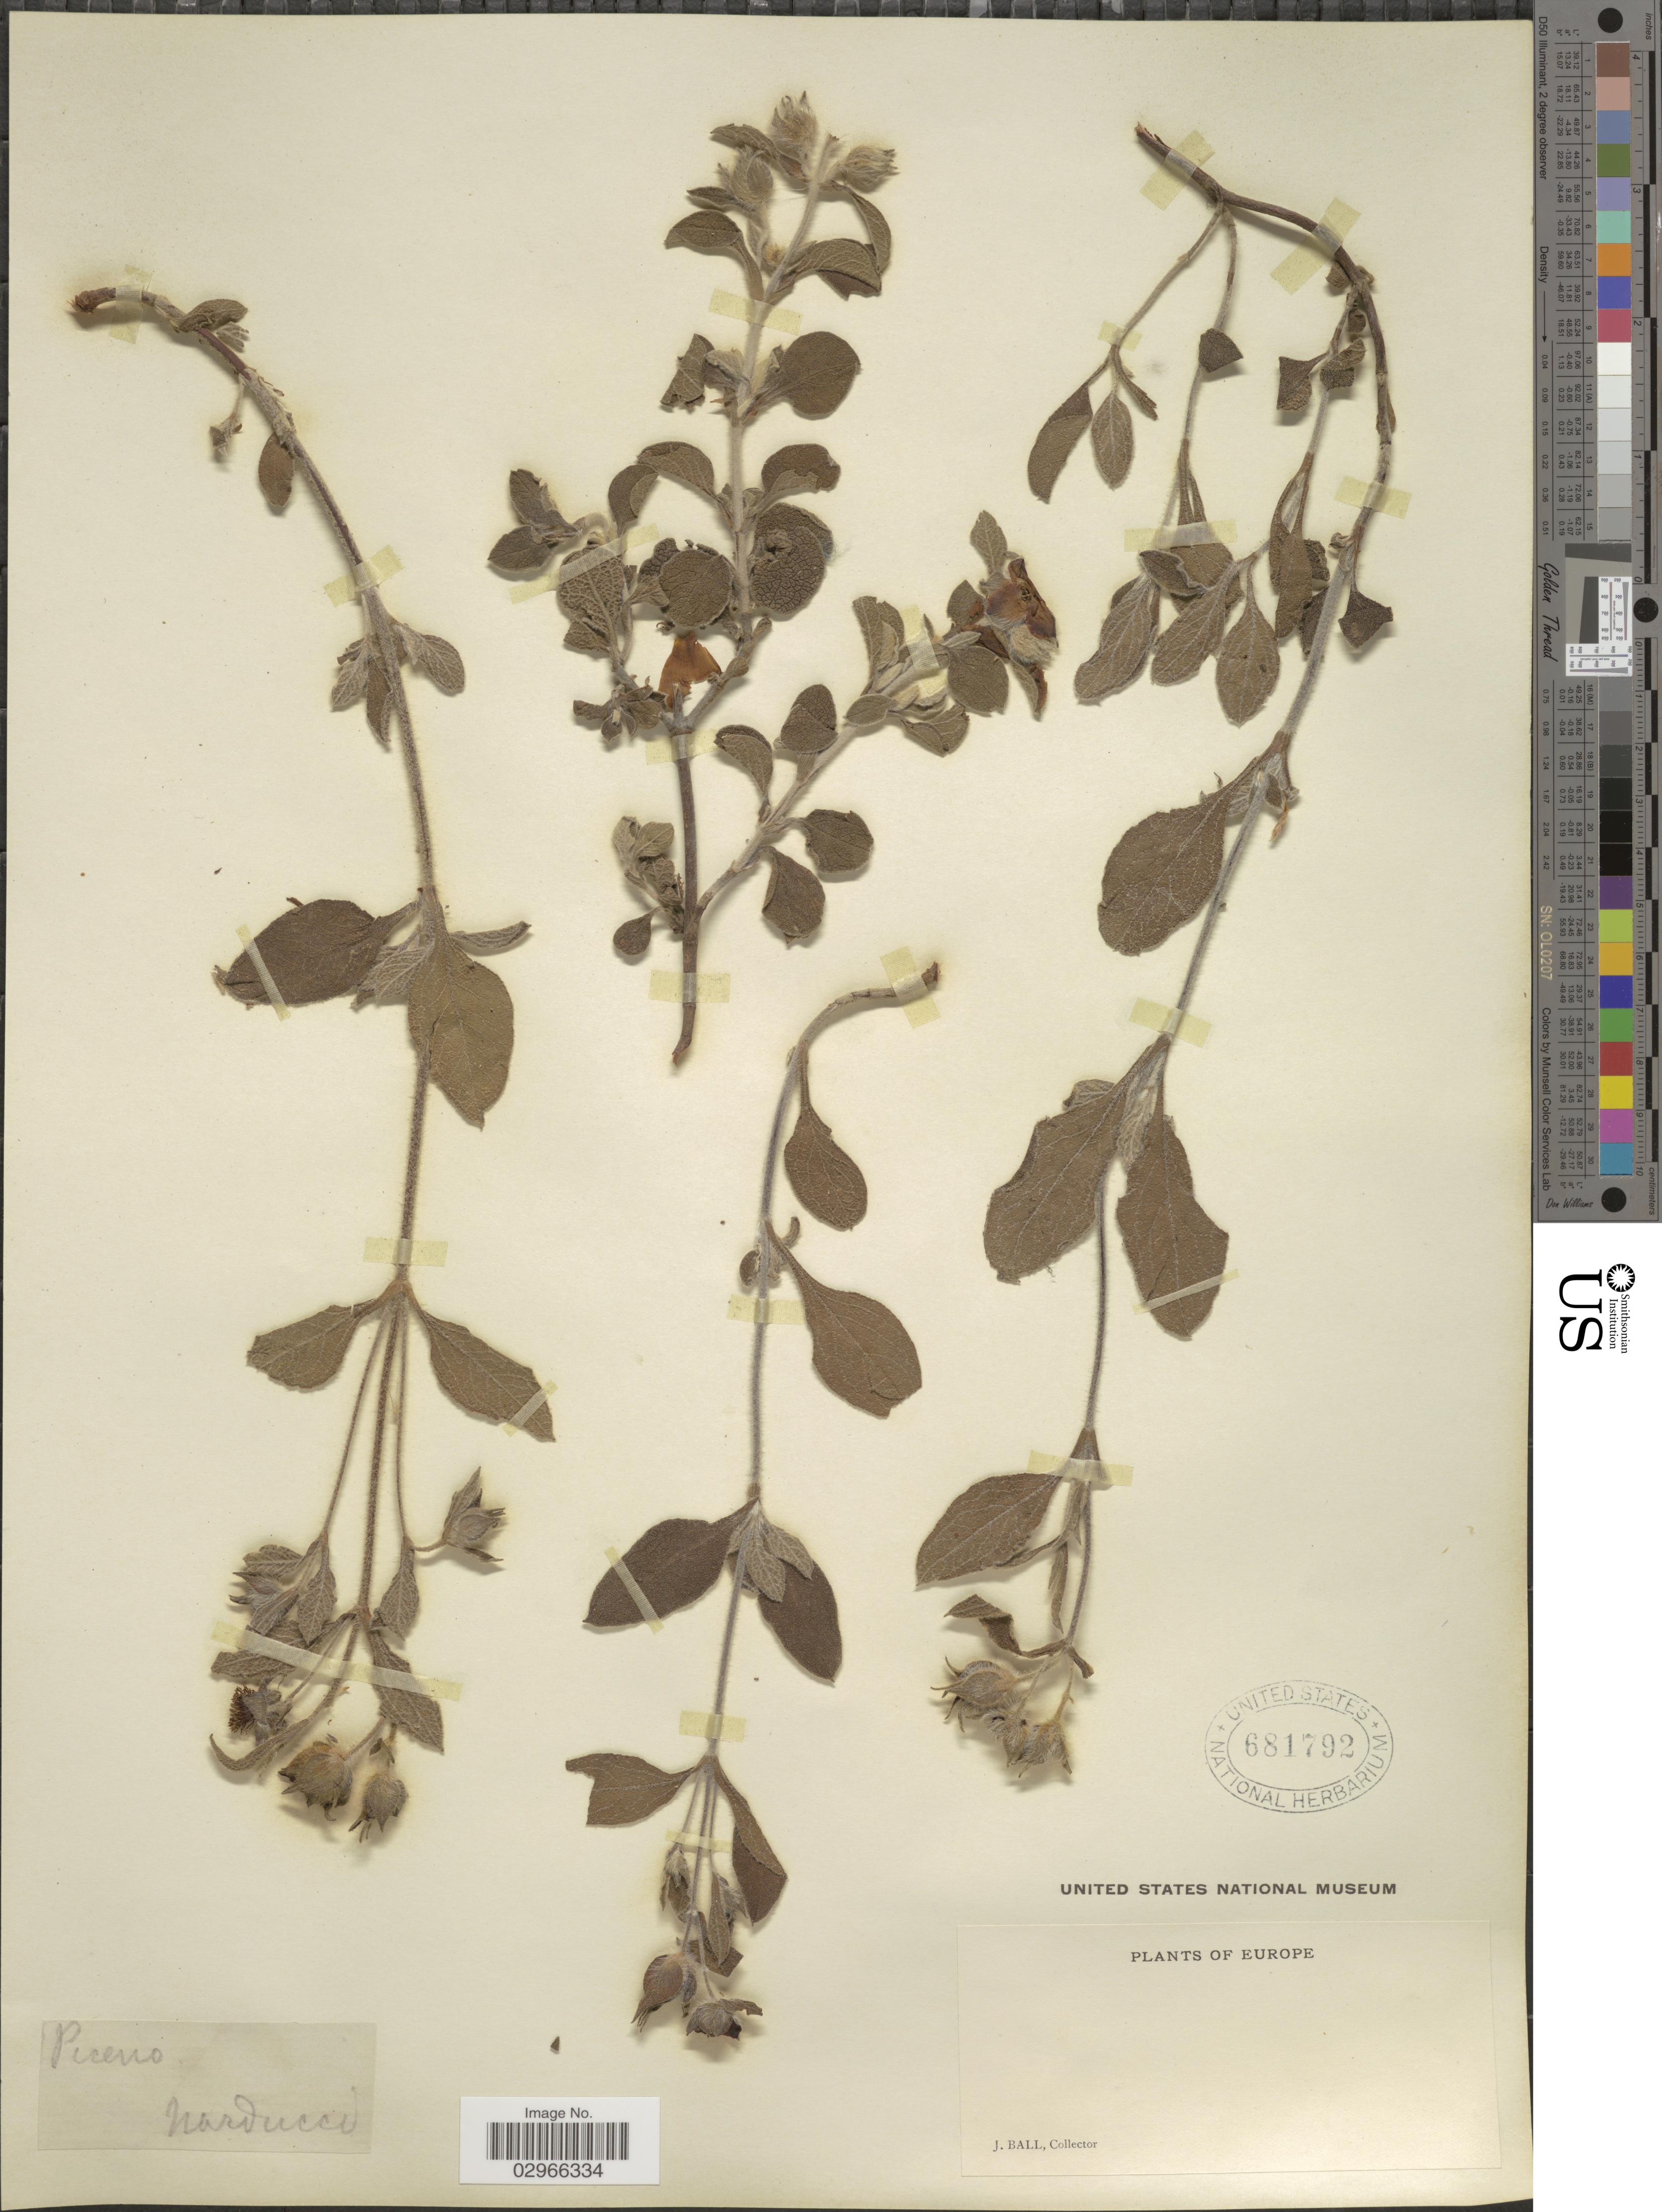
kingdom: Plantae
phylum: Tracheophyta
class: Magnoliopsida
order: Malvales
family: Cistaceae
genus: Cistus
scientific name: Cistus sp.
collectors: J. Ball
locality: Europe.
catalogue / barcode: US 681792